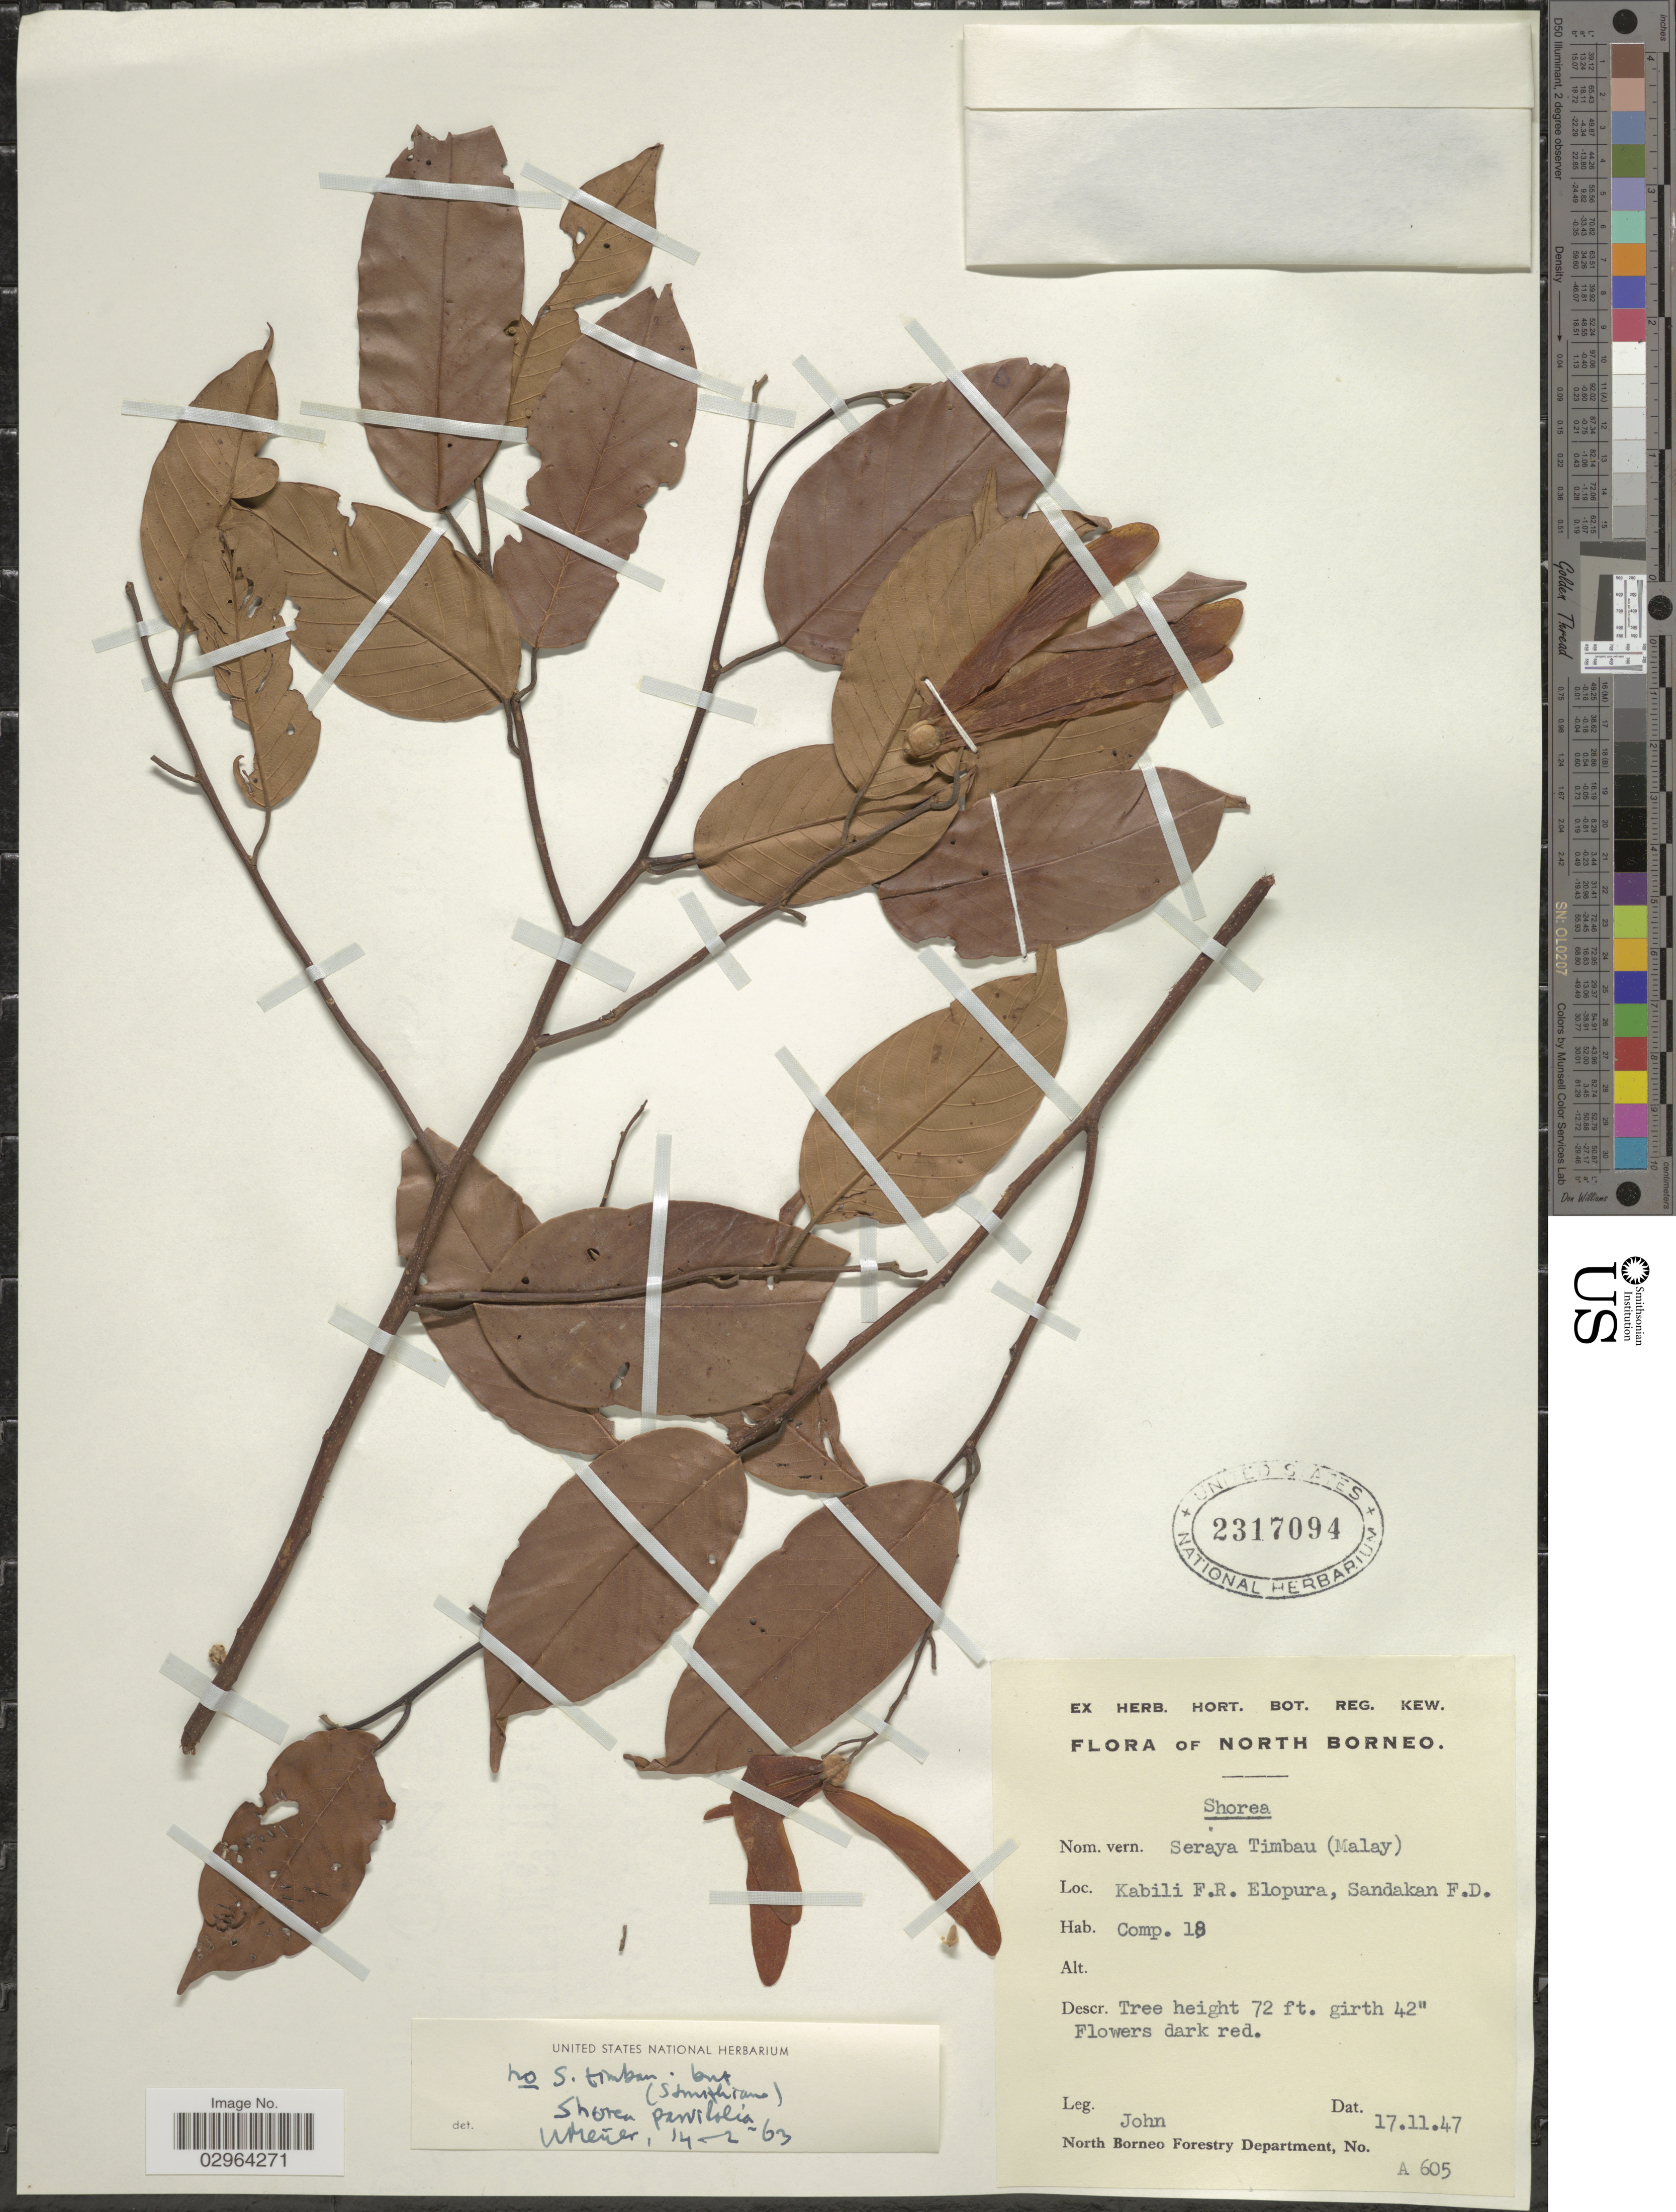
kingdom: Plantae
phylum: Tracheophyta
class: Magnoliopsida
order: Malvales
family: Dipterocarpaceae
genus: Rubroshorea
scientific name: Rubroshorea parvifolia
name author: (Dyer) P.S. Ashton & J. Heck.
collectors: -. John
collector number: A605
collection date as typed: Transcribed d/m/y: 17/11/47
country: Malaysia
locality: North Borneo. Kabili F.R. Elopura, Sandakan F.D. Comp. 18.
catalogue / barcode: US 2317094